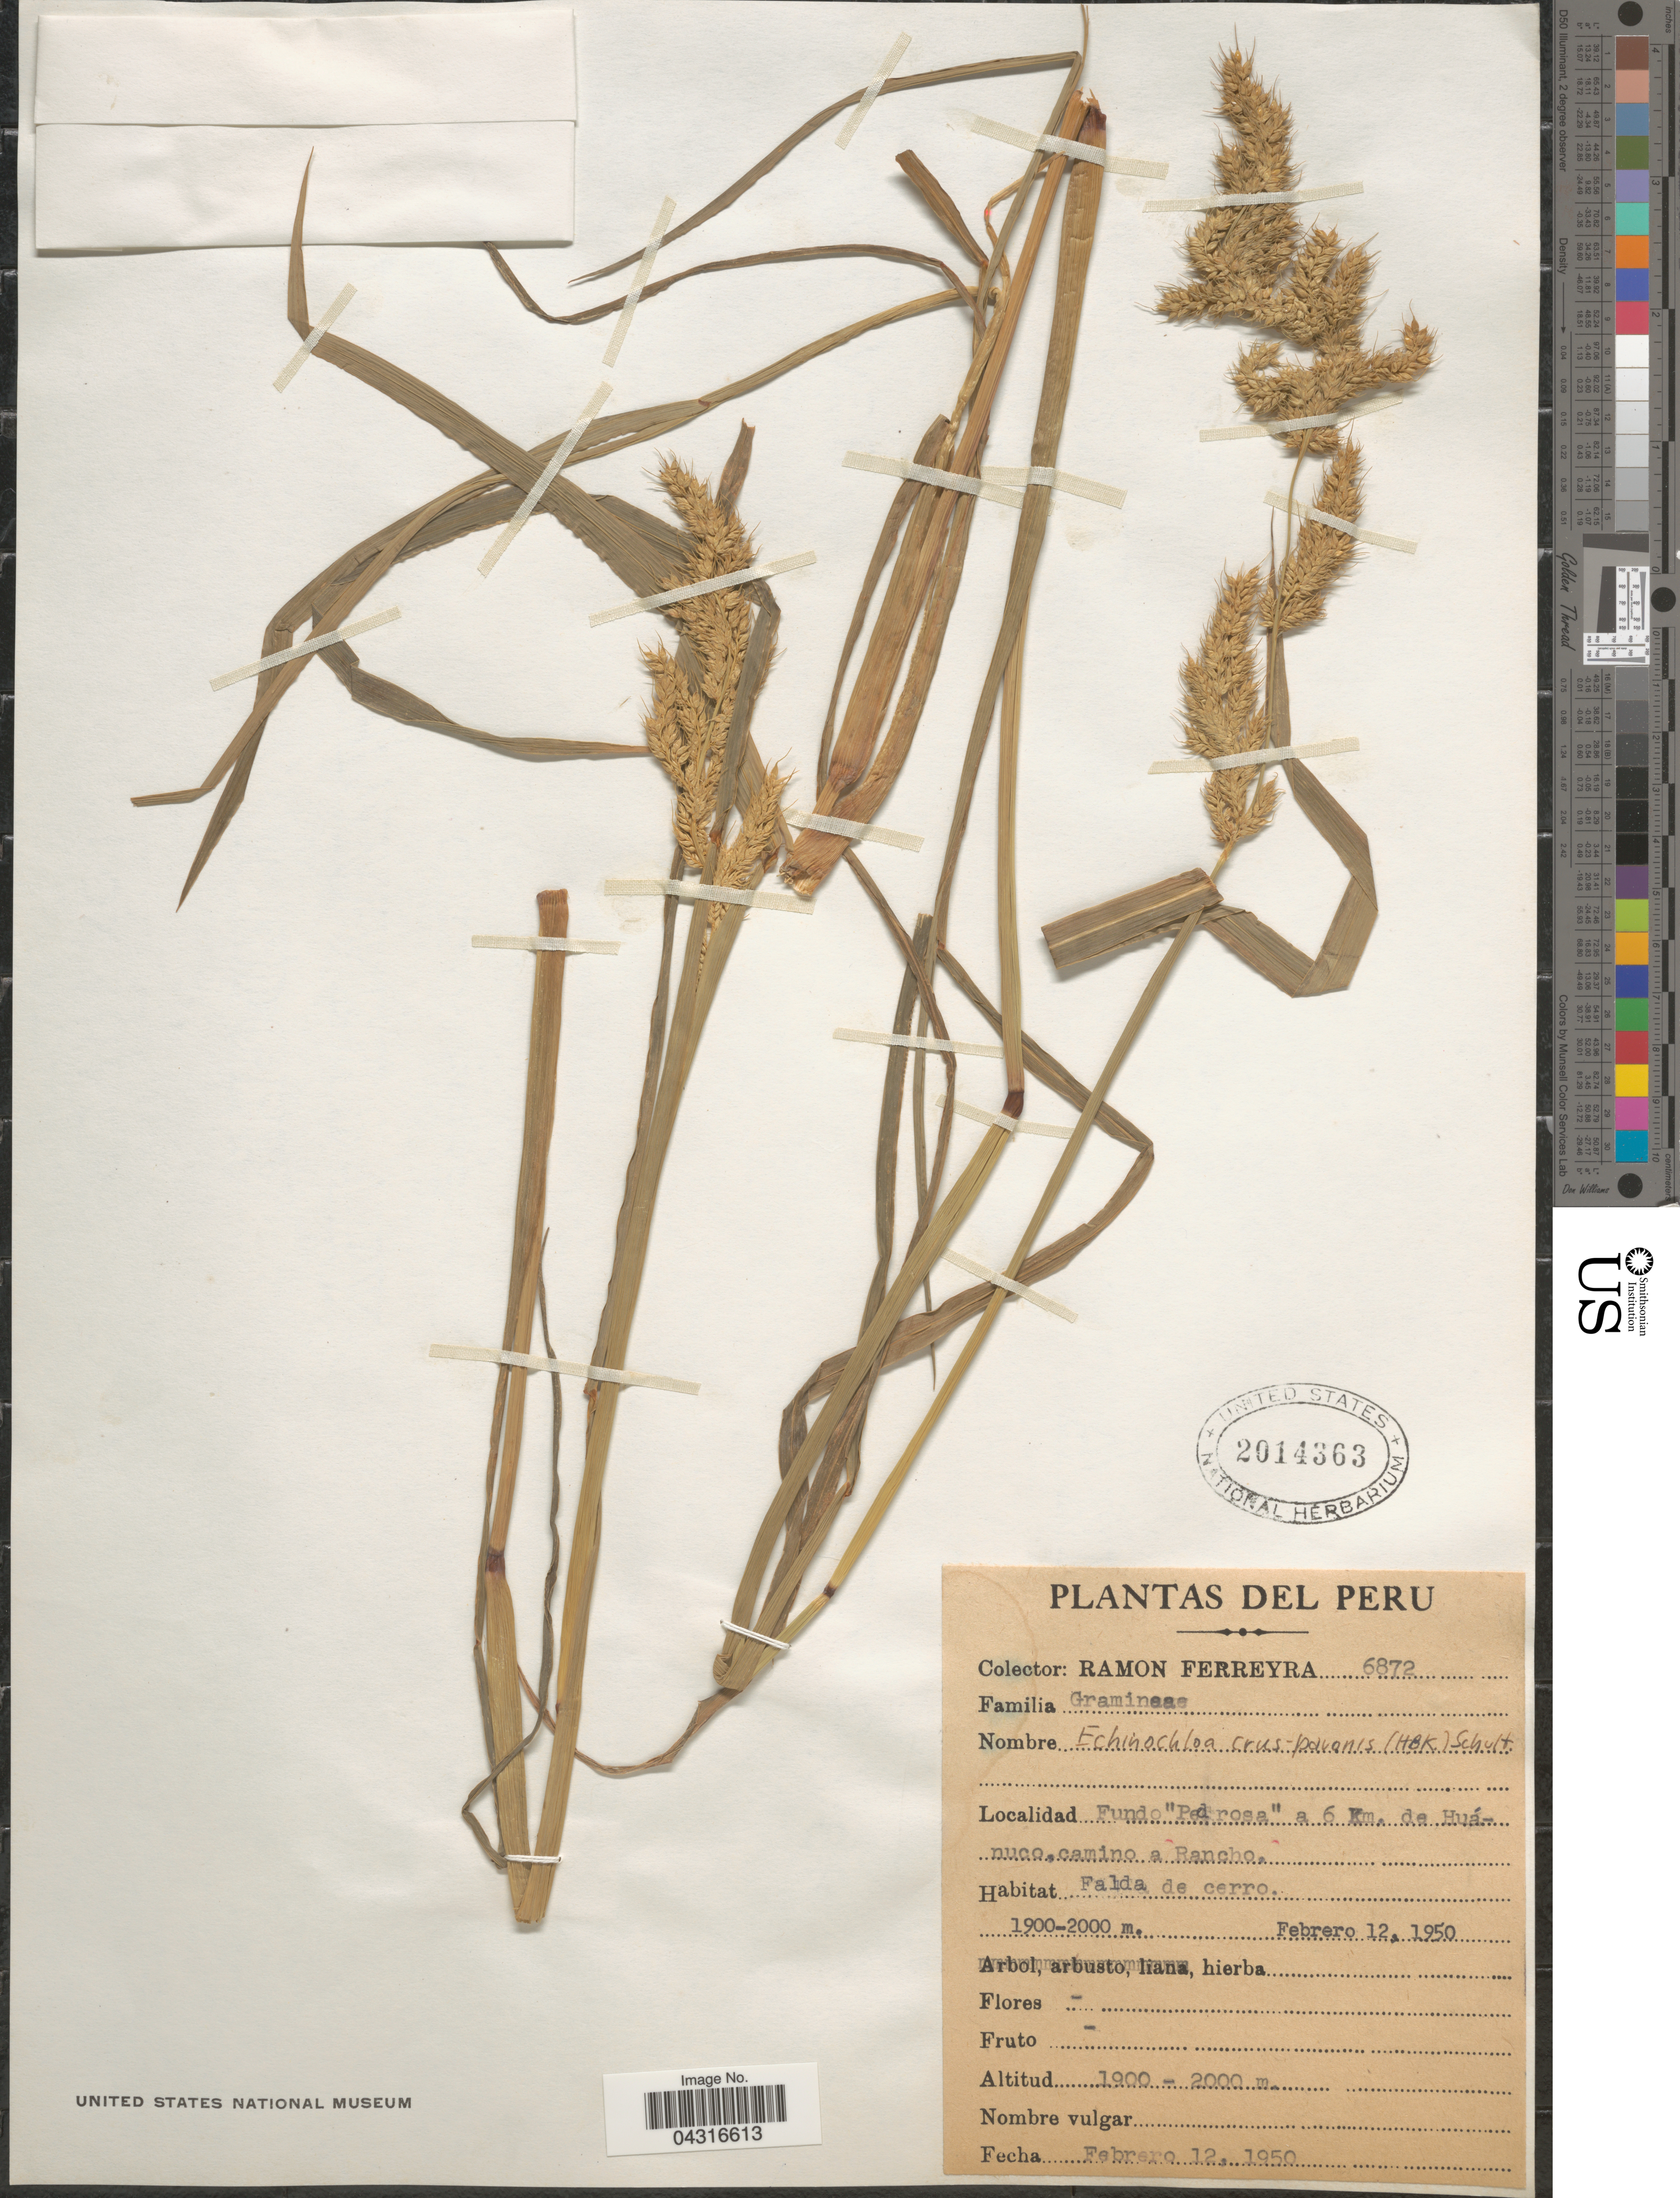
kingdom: Plantae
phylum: Tracheophyta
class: Liliopsida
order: Poales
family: Poaceae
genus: Echinochloa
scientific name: Echinochloa crus-pavonis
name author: (Kunth) Schult.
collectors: R. A. Ferreyra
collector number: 6872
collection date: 1950-02-12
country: Peru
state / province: Huánuco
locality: Fundo "Pedrosa" a 6 Km. de Huánuco, camino a Rancho.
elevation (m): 1900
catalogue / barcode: US 2014363